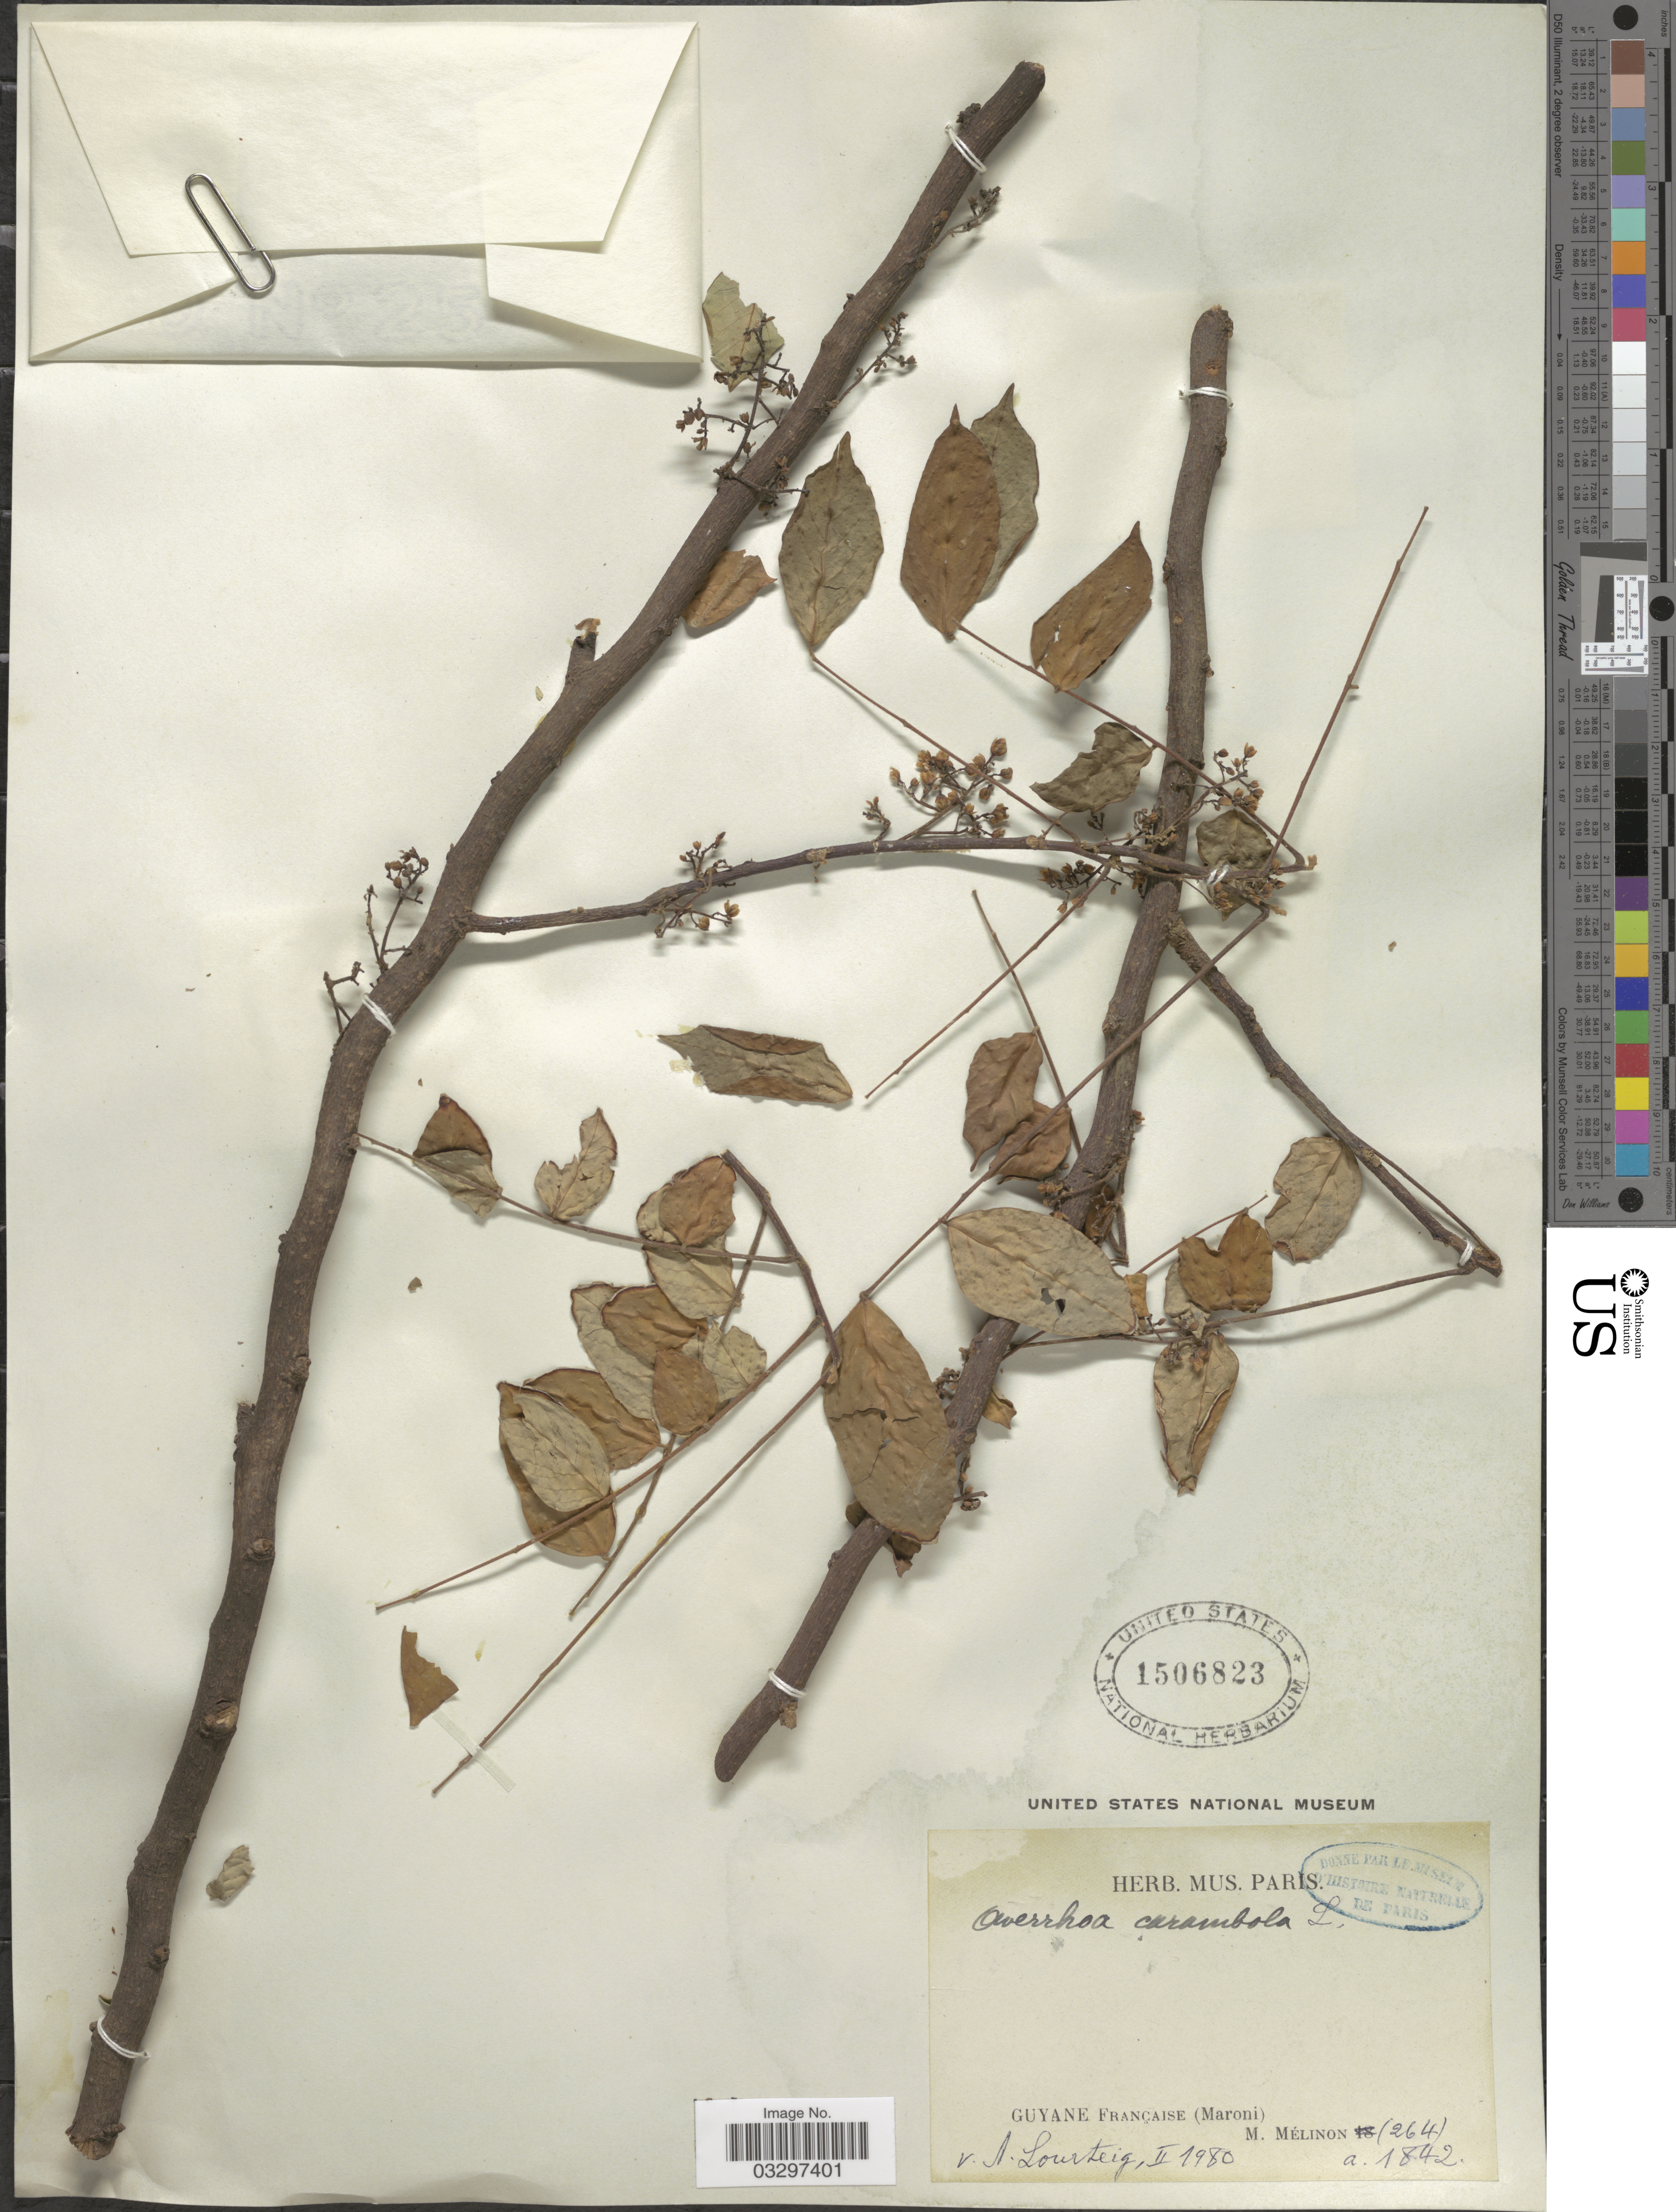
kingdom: Plantae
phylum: Tracheophyta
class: Magnoliopsida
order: Oxalidales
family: Oxalidaceae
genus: Averrhoa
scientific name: Averrhoa carambola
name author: L.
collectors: M. Melinon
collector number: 264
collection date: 1842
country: French Guiana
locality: Guyane Française (Maroni).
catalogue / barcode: US 1506823